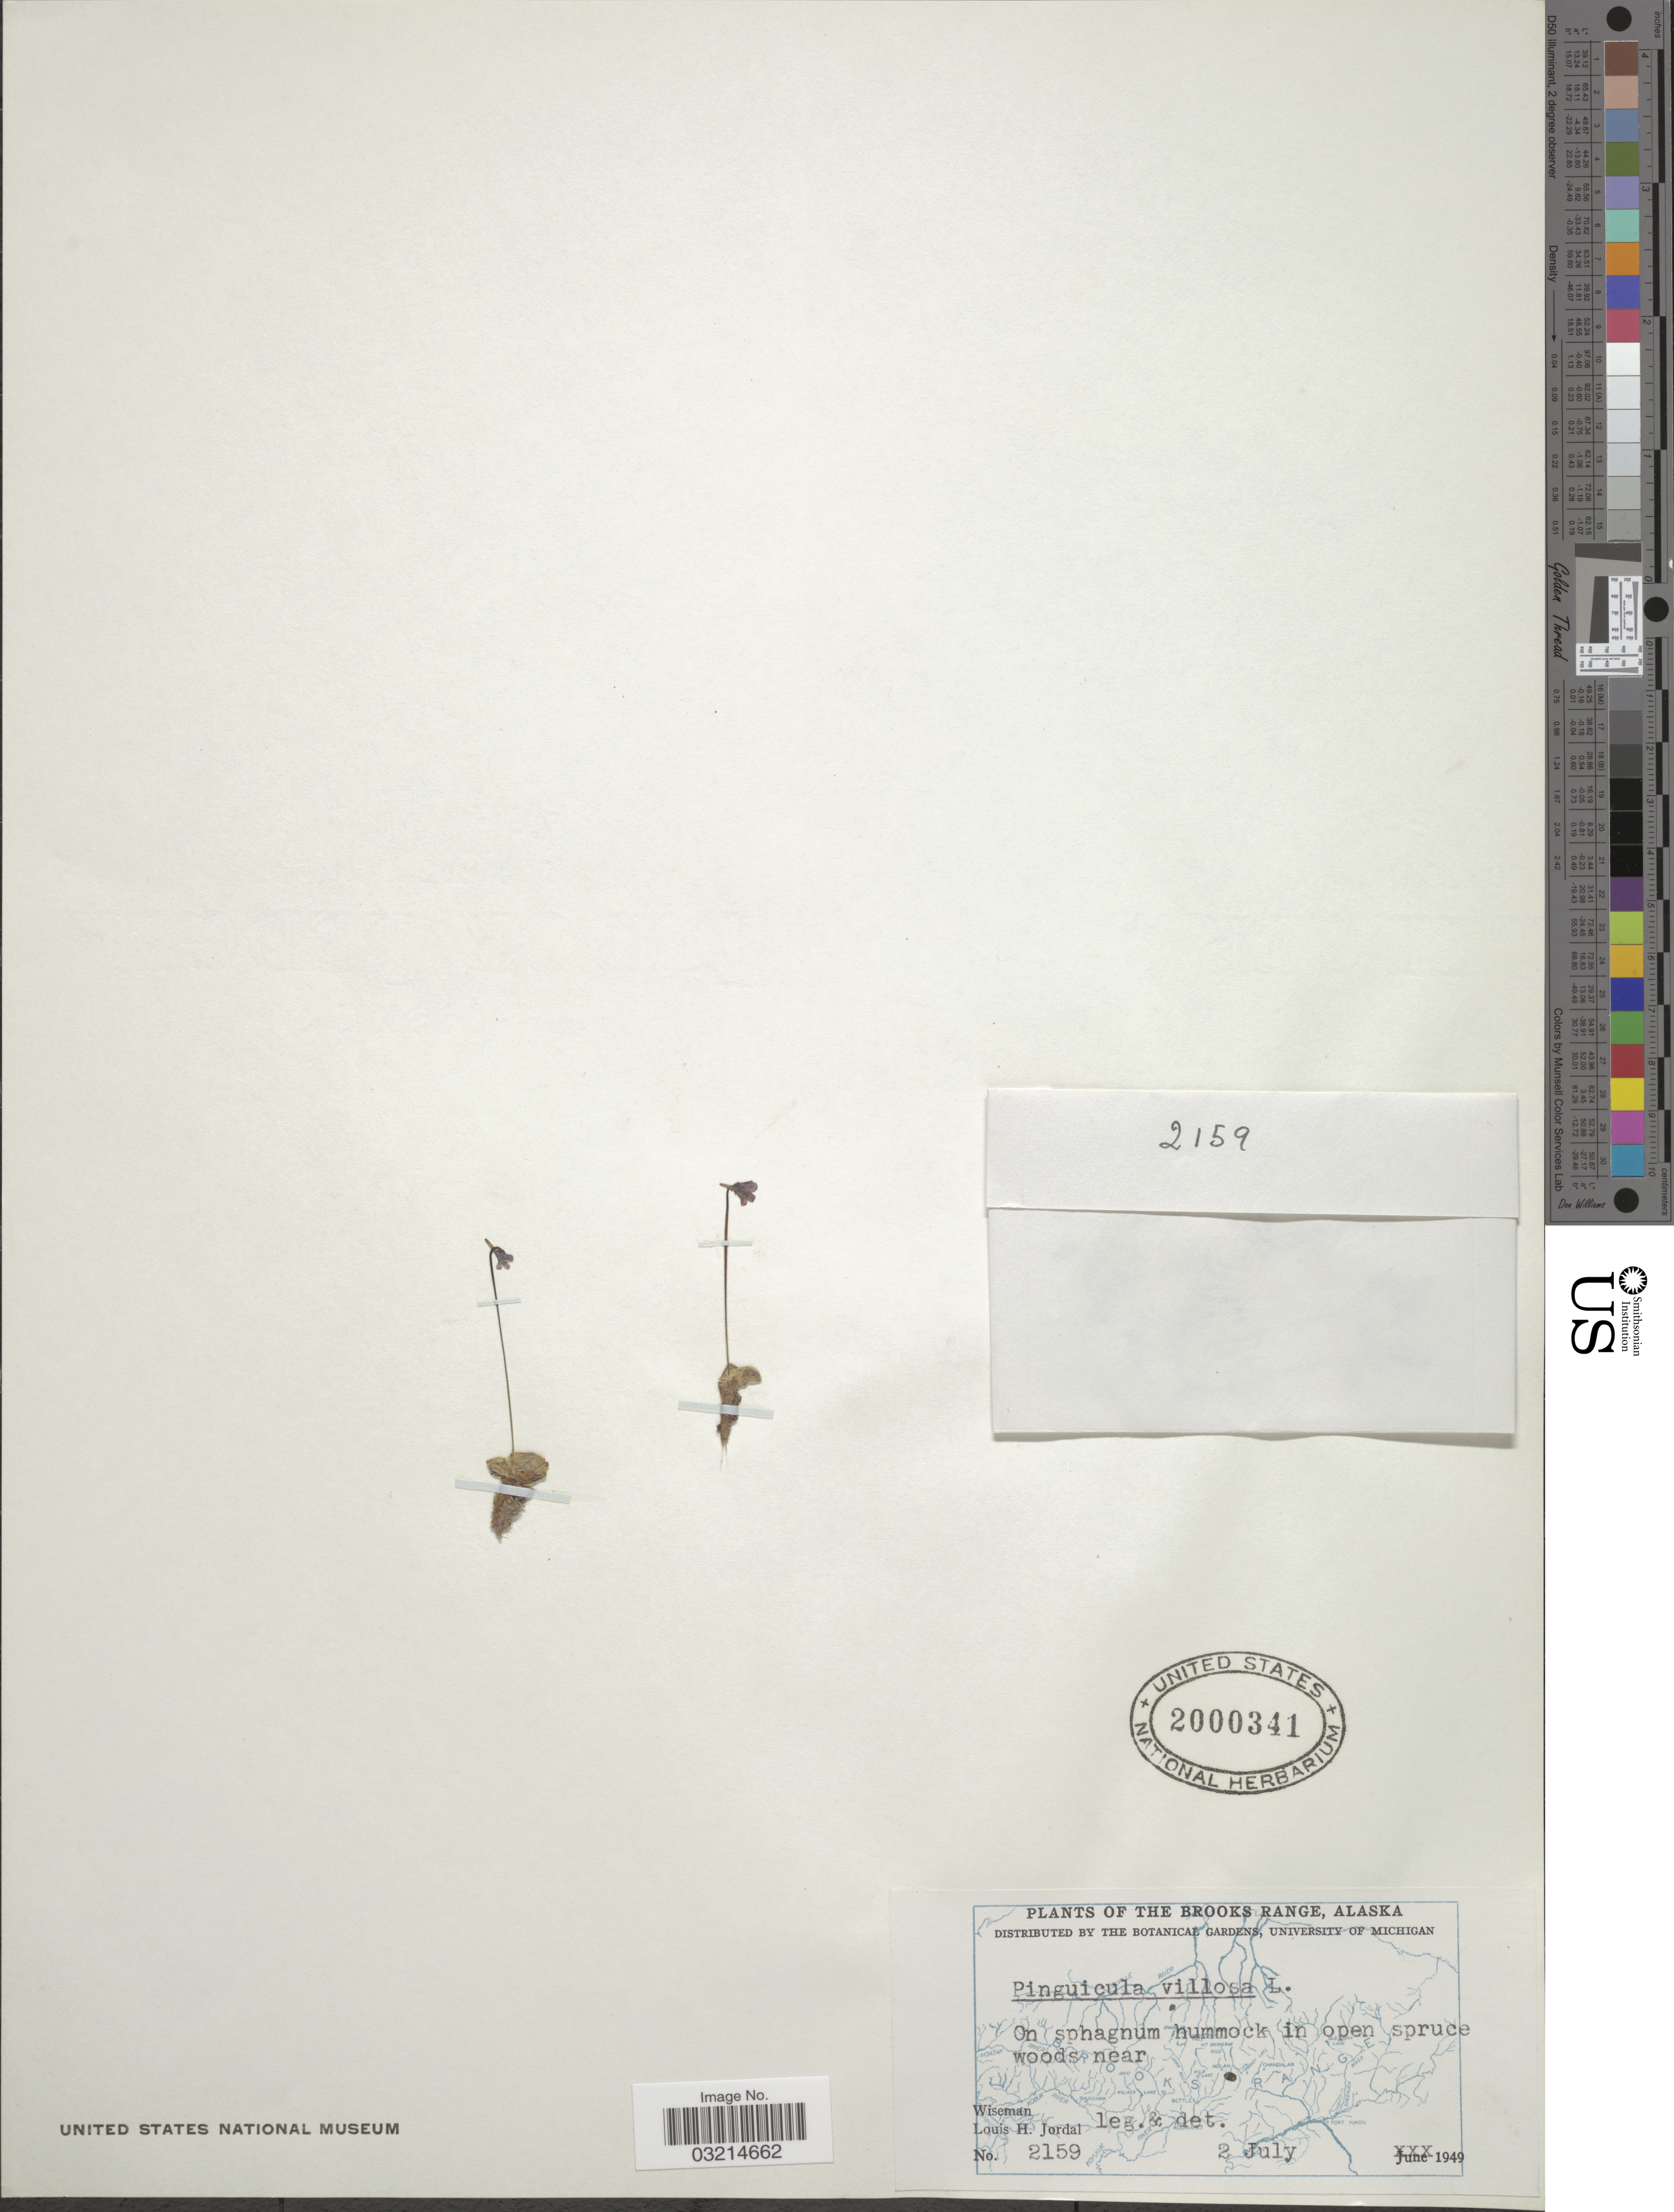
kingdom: Plantae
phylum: Tracheophyta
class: Magnoliopsida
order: Lamiales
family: Lentibulariaceae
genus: Pinguicula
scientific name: Pinguicula villosa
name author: L.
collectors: L. Jordal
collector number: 2159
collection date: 1949-07-02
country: United States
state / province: Alaska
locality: The Brooks Range, On sphagnum hummock in open spruce woods near Wiseman.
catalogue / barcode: US 2000341